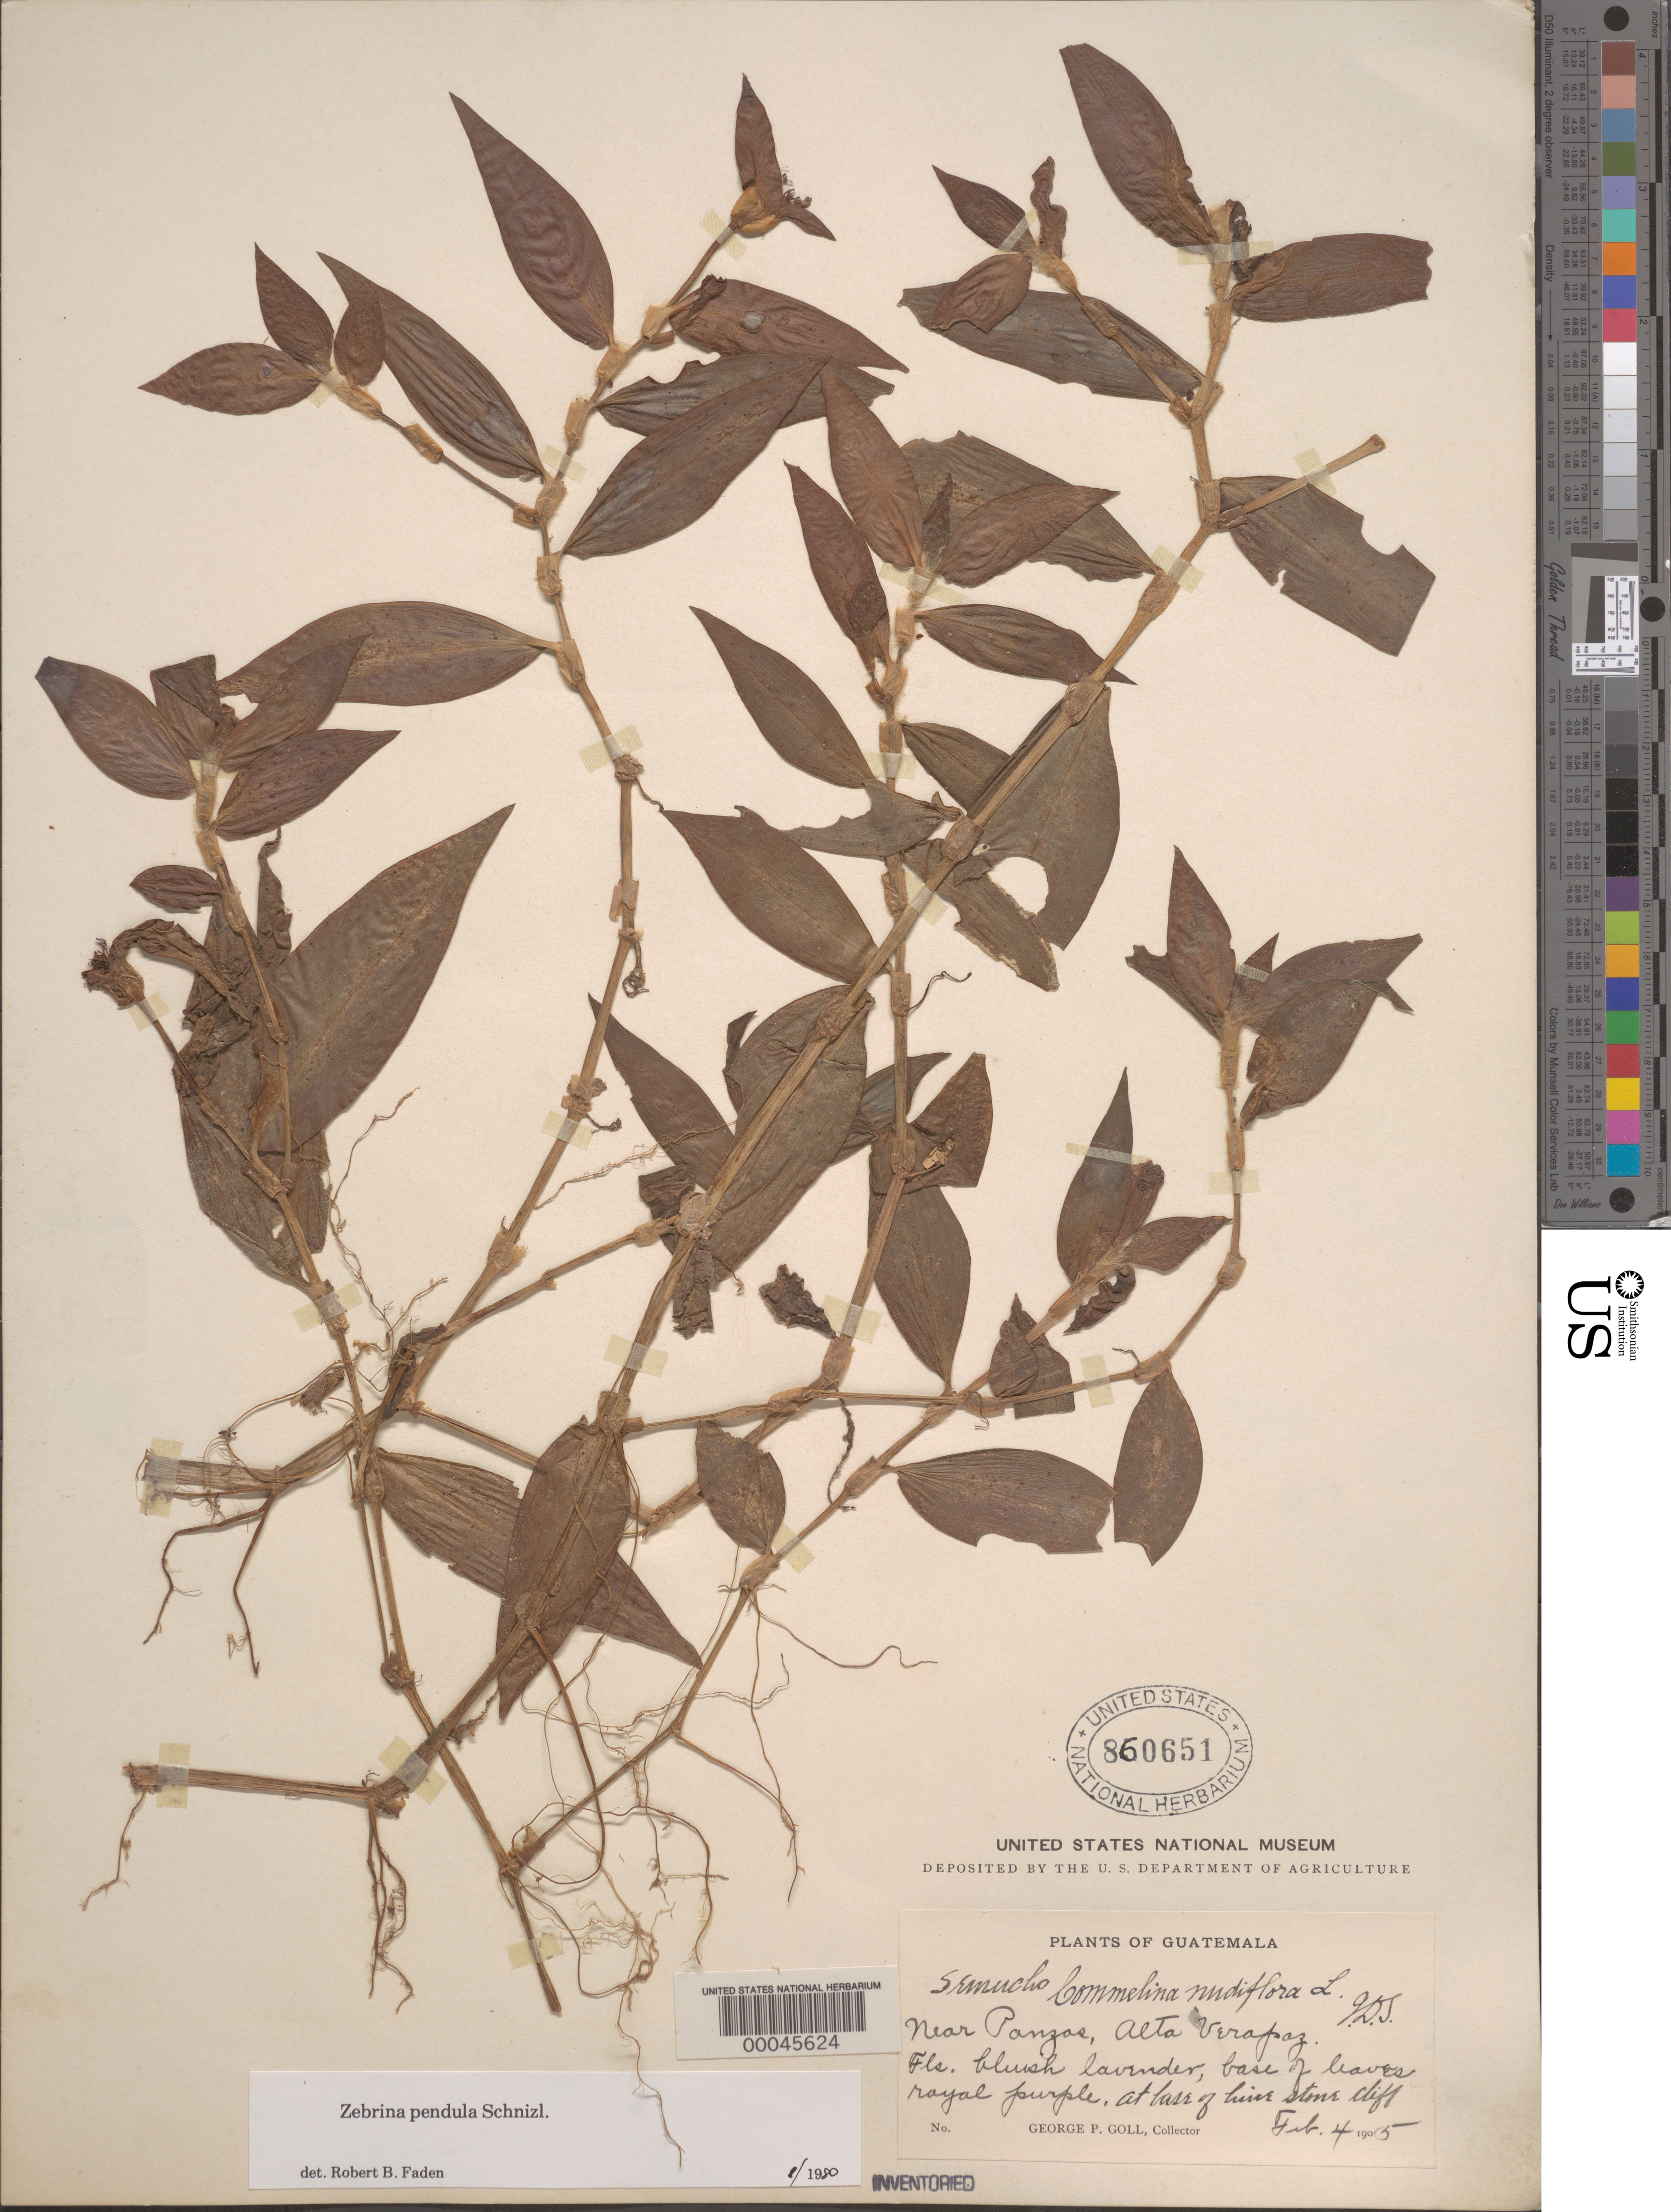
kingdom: Plantae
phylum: Tracheophyta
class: Liliopsida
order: Commelinales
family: Commelinaceae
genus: Tradescantia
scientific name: Tradescantia zebrina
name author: Bosse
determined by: Faden, Robert B., (US), Smithsonian Institution - National Museum of Natural History (UNITED STATES)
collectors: G. Goll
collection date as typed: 04 Feb 1905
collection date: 1905-02-04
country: Guatemala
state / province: Alta Verapaz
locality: Near Panzos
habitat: Base of stone cliff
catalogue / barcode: US 860651